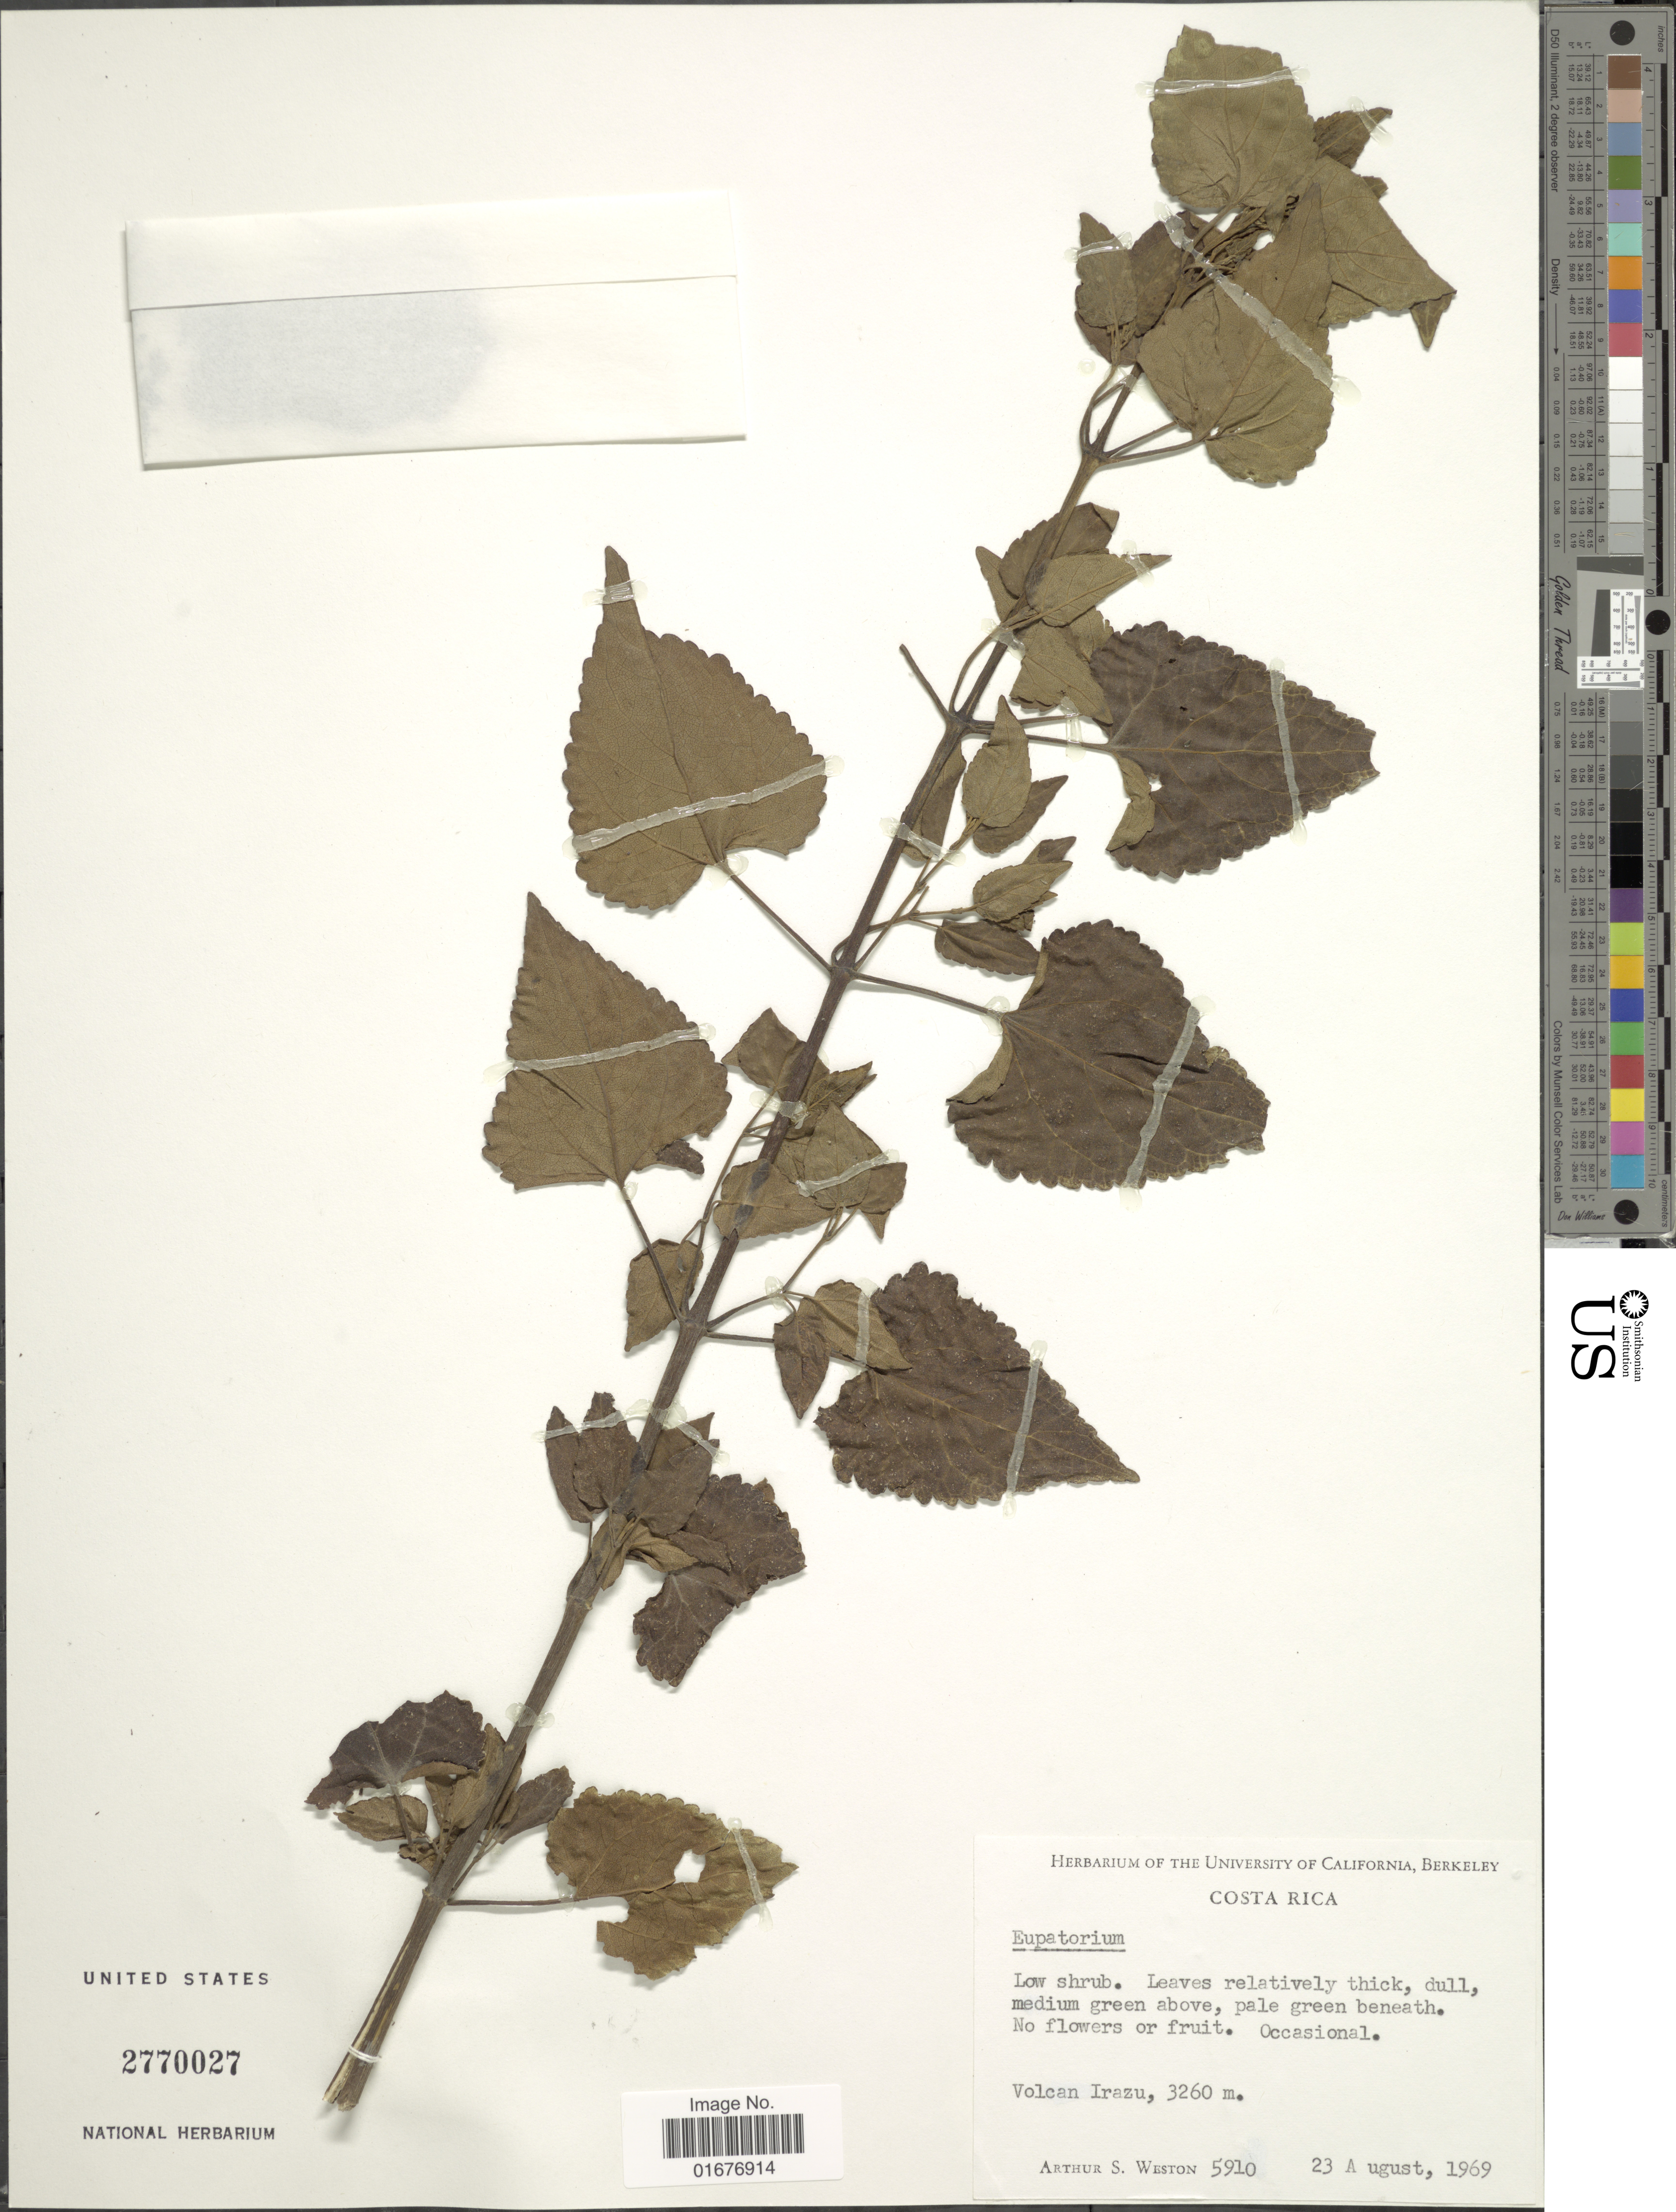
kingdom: Plantae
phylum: Tracheophyta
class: Magnoliopsida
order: Asterales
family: Asteraceae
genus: Ageratina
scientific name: Ageratina subcordata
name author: (Benth. ex Oerst.) R.M. King & H. Rob.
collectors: A. Weston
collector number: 5910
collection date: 1969-08-23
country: Costa Rica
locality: Volcan Irazu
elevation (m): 3260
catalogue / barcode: US 2770027